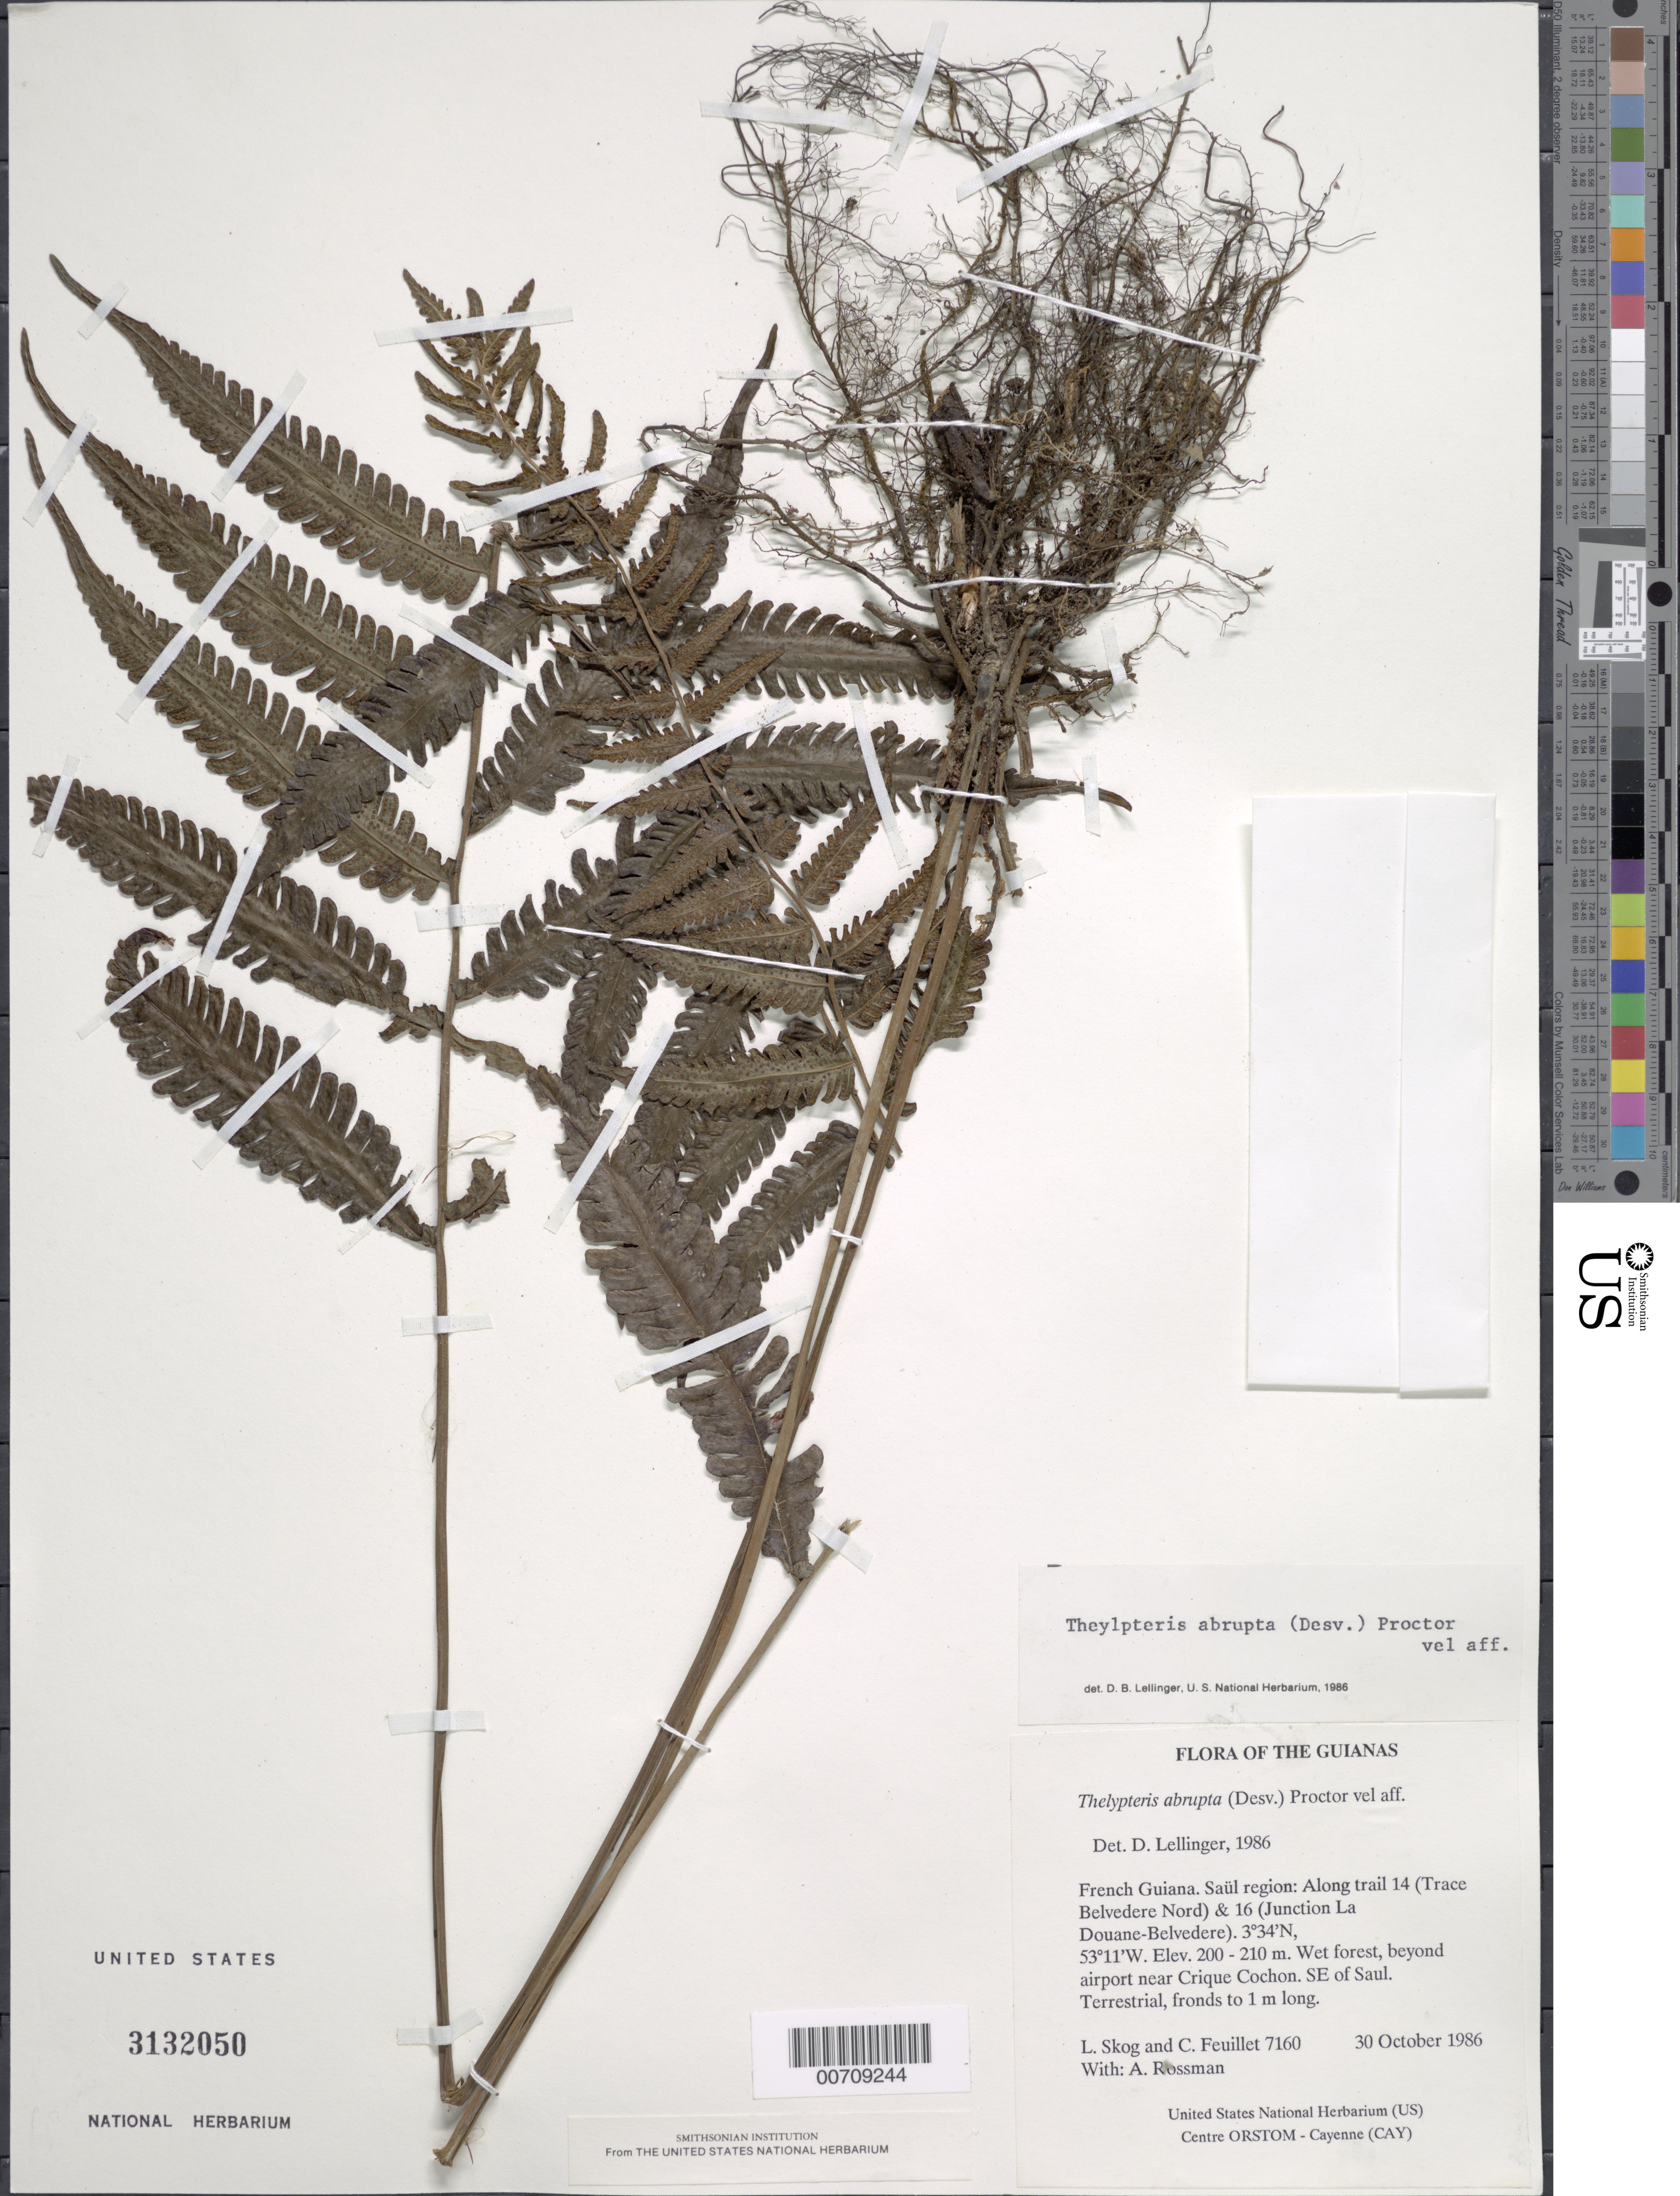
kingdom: Plantae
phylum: Tracheophyta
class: Polypodiopsida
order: Polypodiales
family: Thelypteridaceae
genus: Goniopteris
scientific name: Goniopteris abrupta (Desv.) comb. nov., ined 2015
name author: (Desv.)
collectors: L. E. Skog, C. Feuillet & A. Rossman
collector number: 7160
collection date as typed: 30 October 1986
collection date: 1986-10-30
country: French Guiana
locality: SE of Saül along trail 14 (Trace Belvedere Nord) & 16 (Junction La Douane-Belvedere)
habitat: Wet forest, beyond airport near Crique Cochon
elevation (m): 200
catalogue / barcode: US 3132050